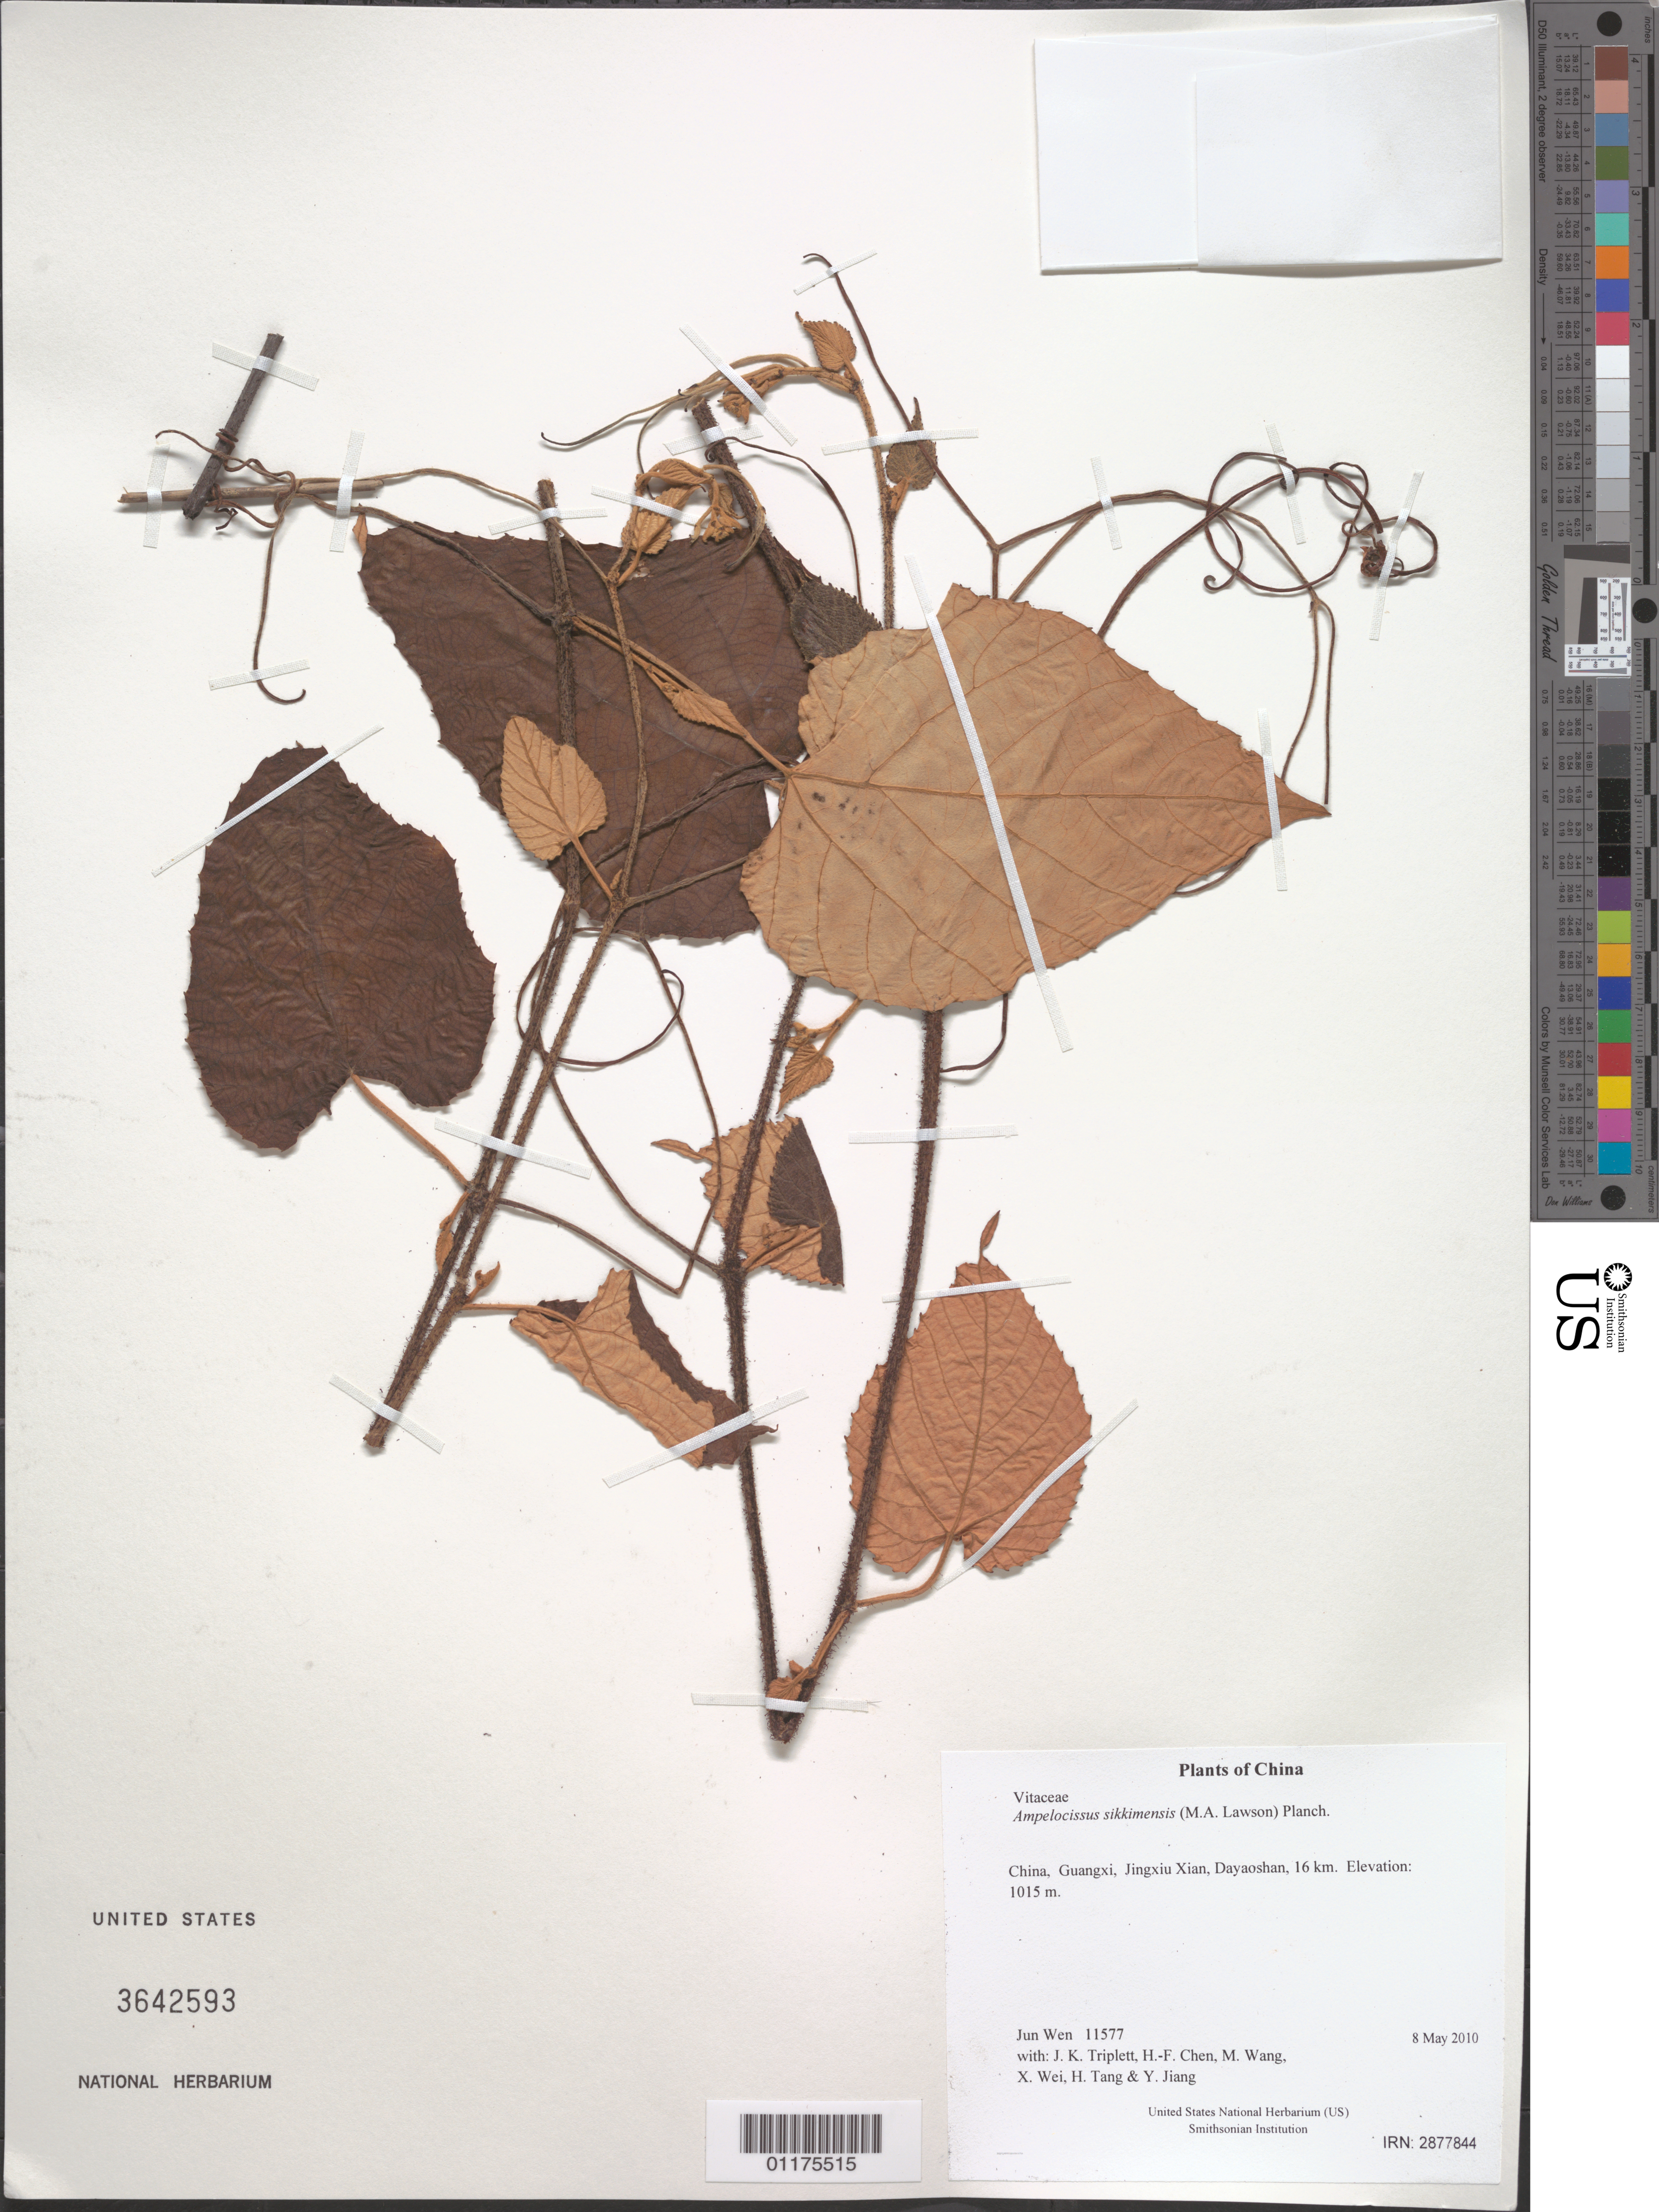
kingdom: Plantae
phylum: Tracheophyta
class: Magnoliopsida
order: Vitales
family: Vitaceae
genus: Ampelocissus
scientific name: Ampelocissus sikkimensis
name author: (M.A. Lawson) Planch.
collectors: J. Wen, J. K. Triplett, H.-F. Chen, M. Wang, X. Wei, H. Tang & Y. Jiang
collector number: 11577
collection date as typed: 8 May 2010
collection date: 2010-05-08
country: China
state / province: Guangxi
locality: Jingxiu Xian, Dayaoshan, 16 km.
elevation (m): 1015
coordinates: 24 08.714 N, 110 14.355 E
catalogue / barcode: US 3642593